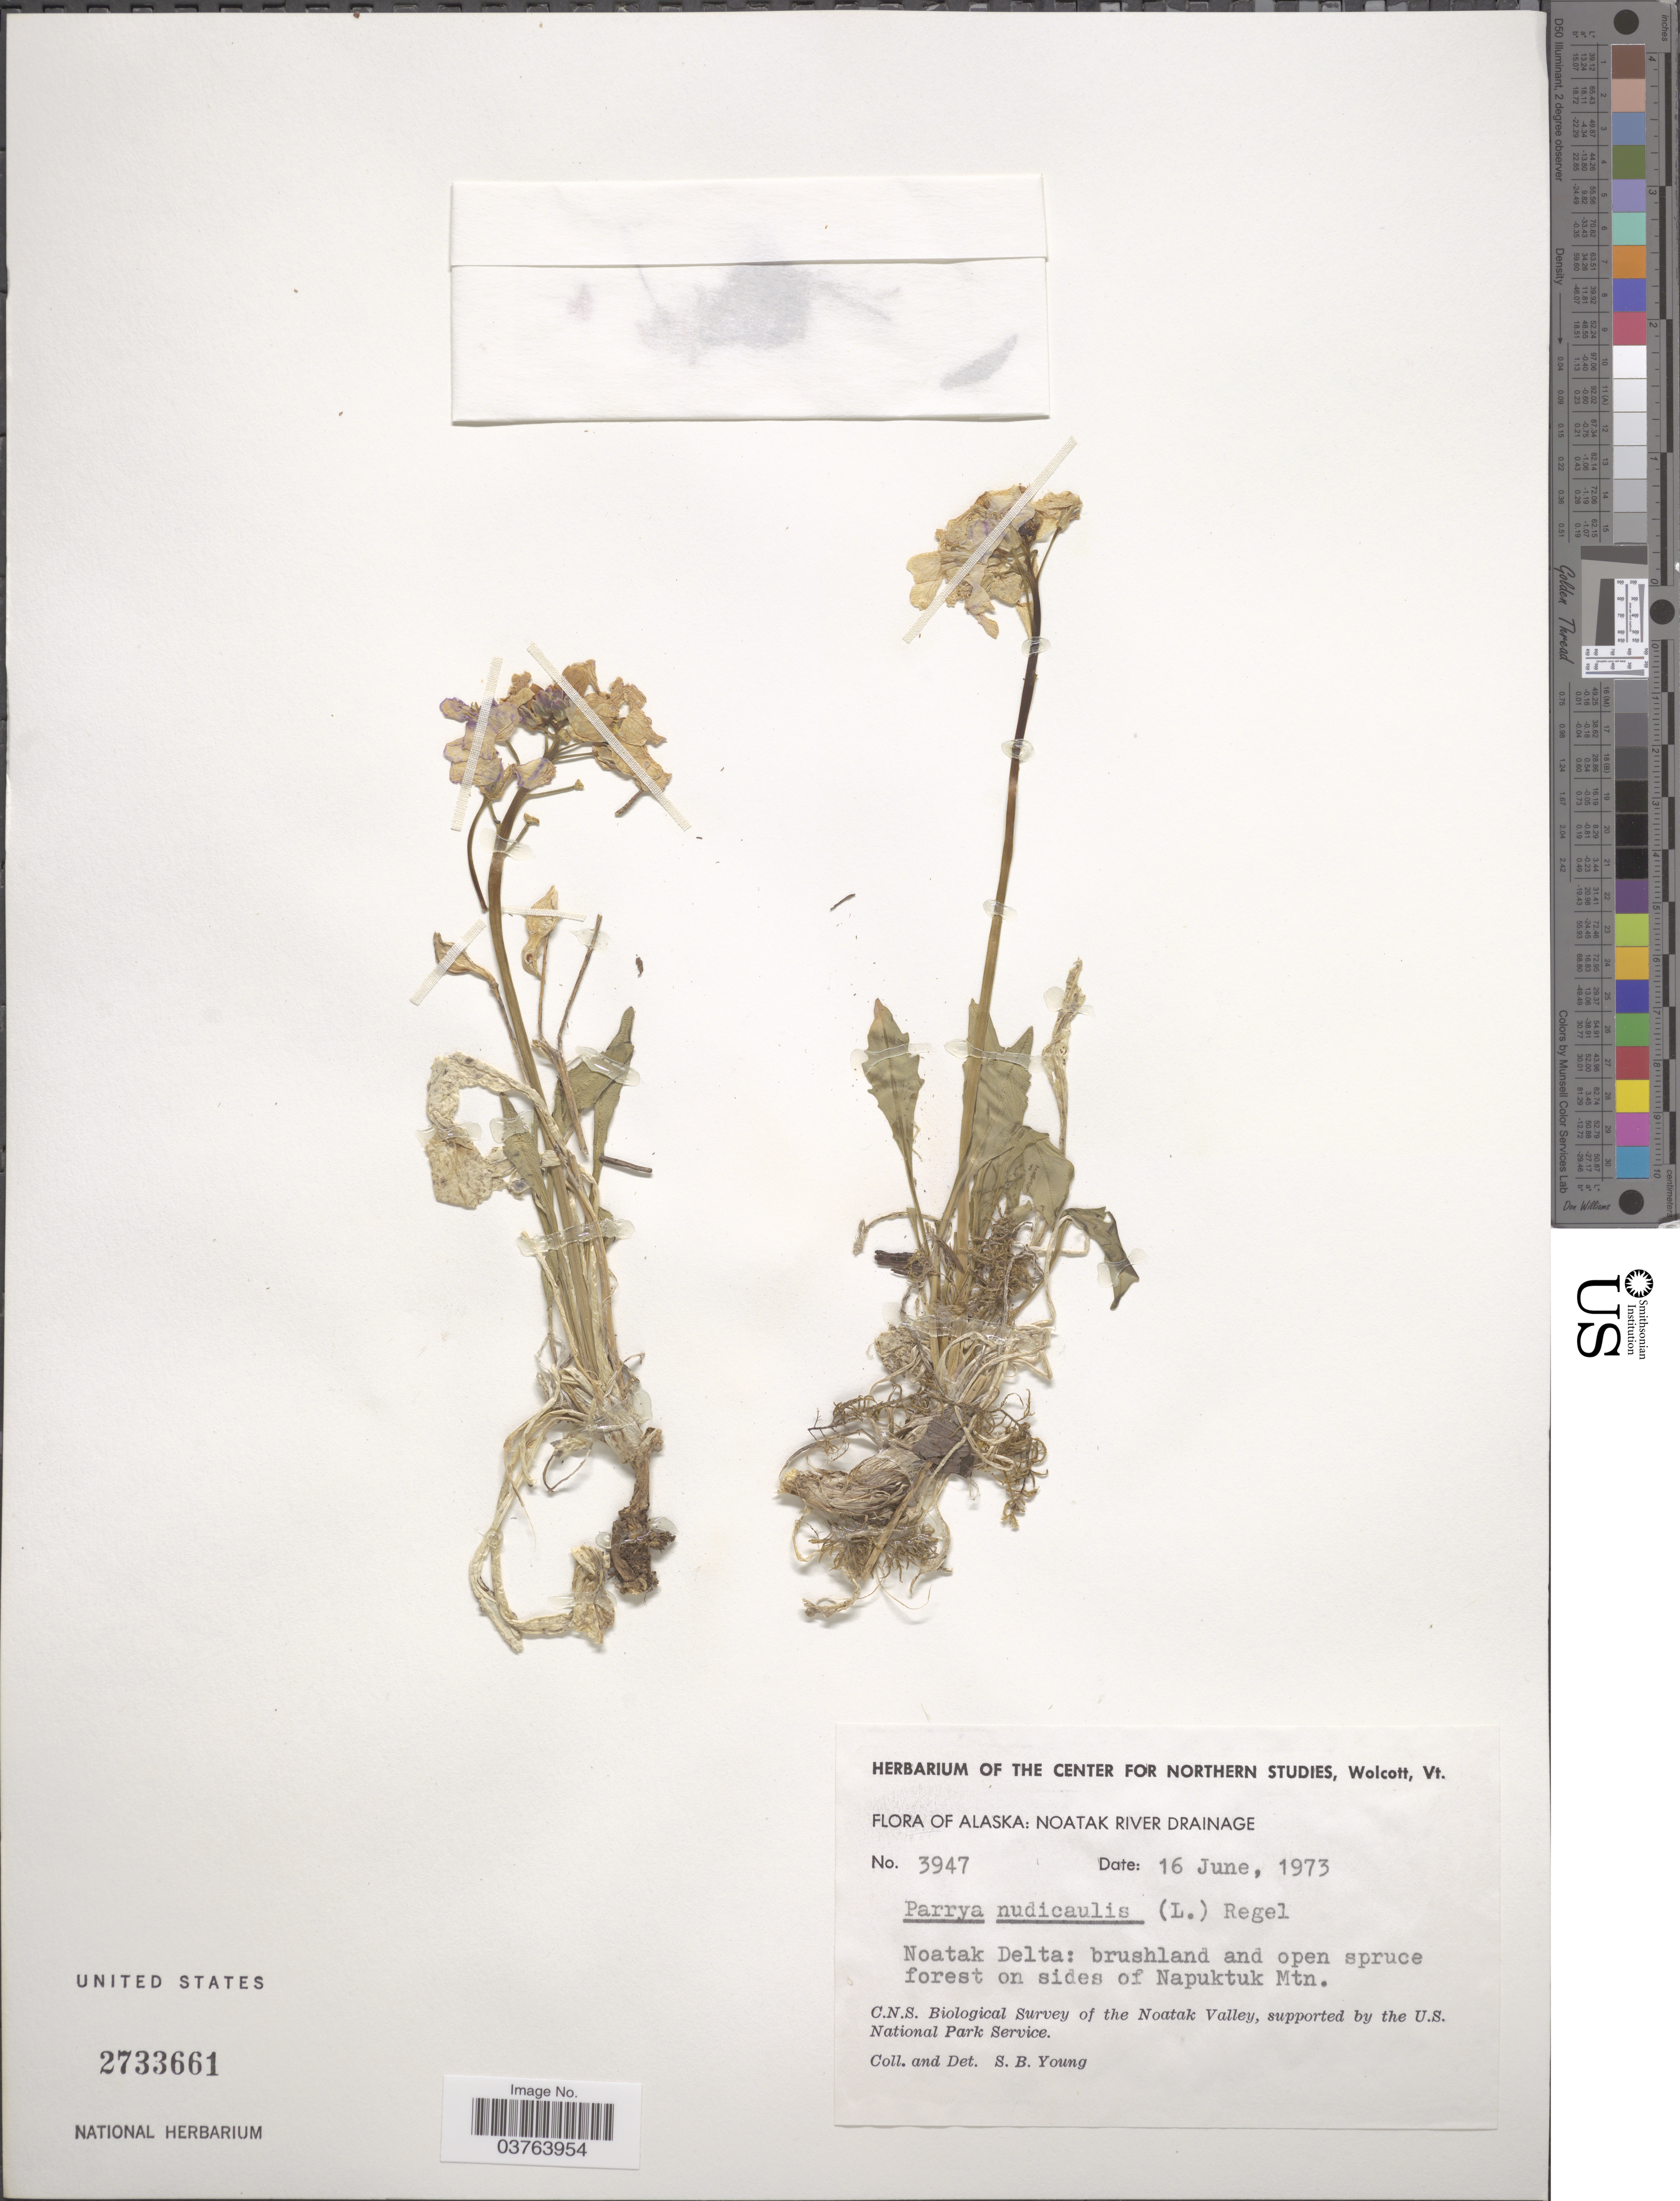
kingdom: Plantae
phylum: Tracheophyta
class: Magnoliopsida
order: Brassicales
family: Brassicaceae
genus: Parrya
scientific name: Parrya nudicaulis subsp. nudicaulis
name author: (L.) Regel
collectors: S. Young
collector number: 3947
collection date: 1973-06-16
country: United States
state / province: Alaska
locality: Noatak River Drainage. Noatak Delta: brushland and open spruce forest on sides of Napuktuk Mtn. Noatak Valley.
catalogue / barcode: US 2733661